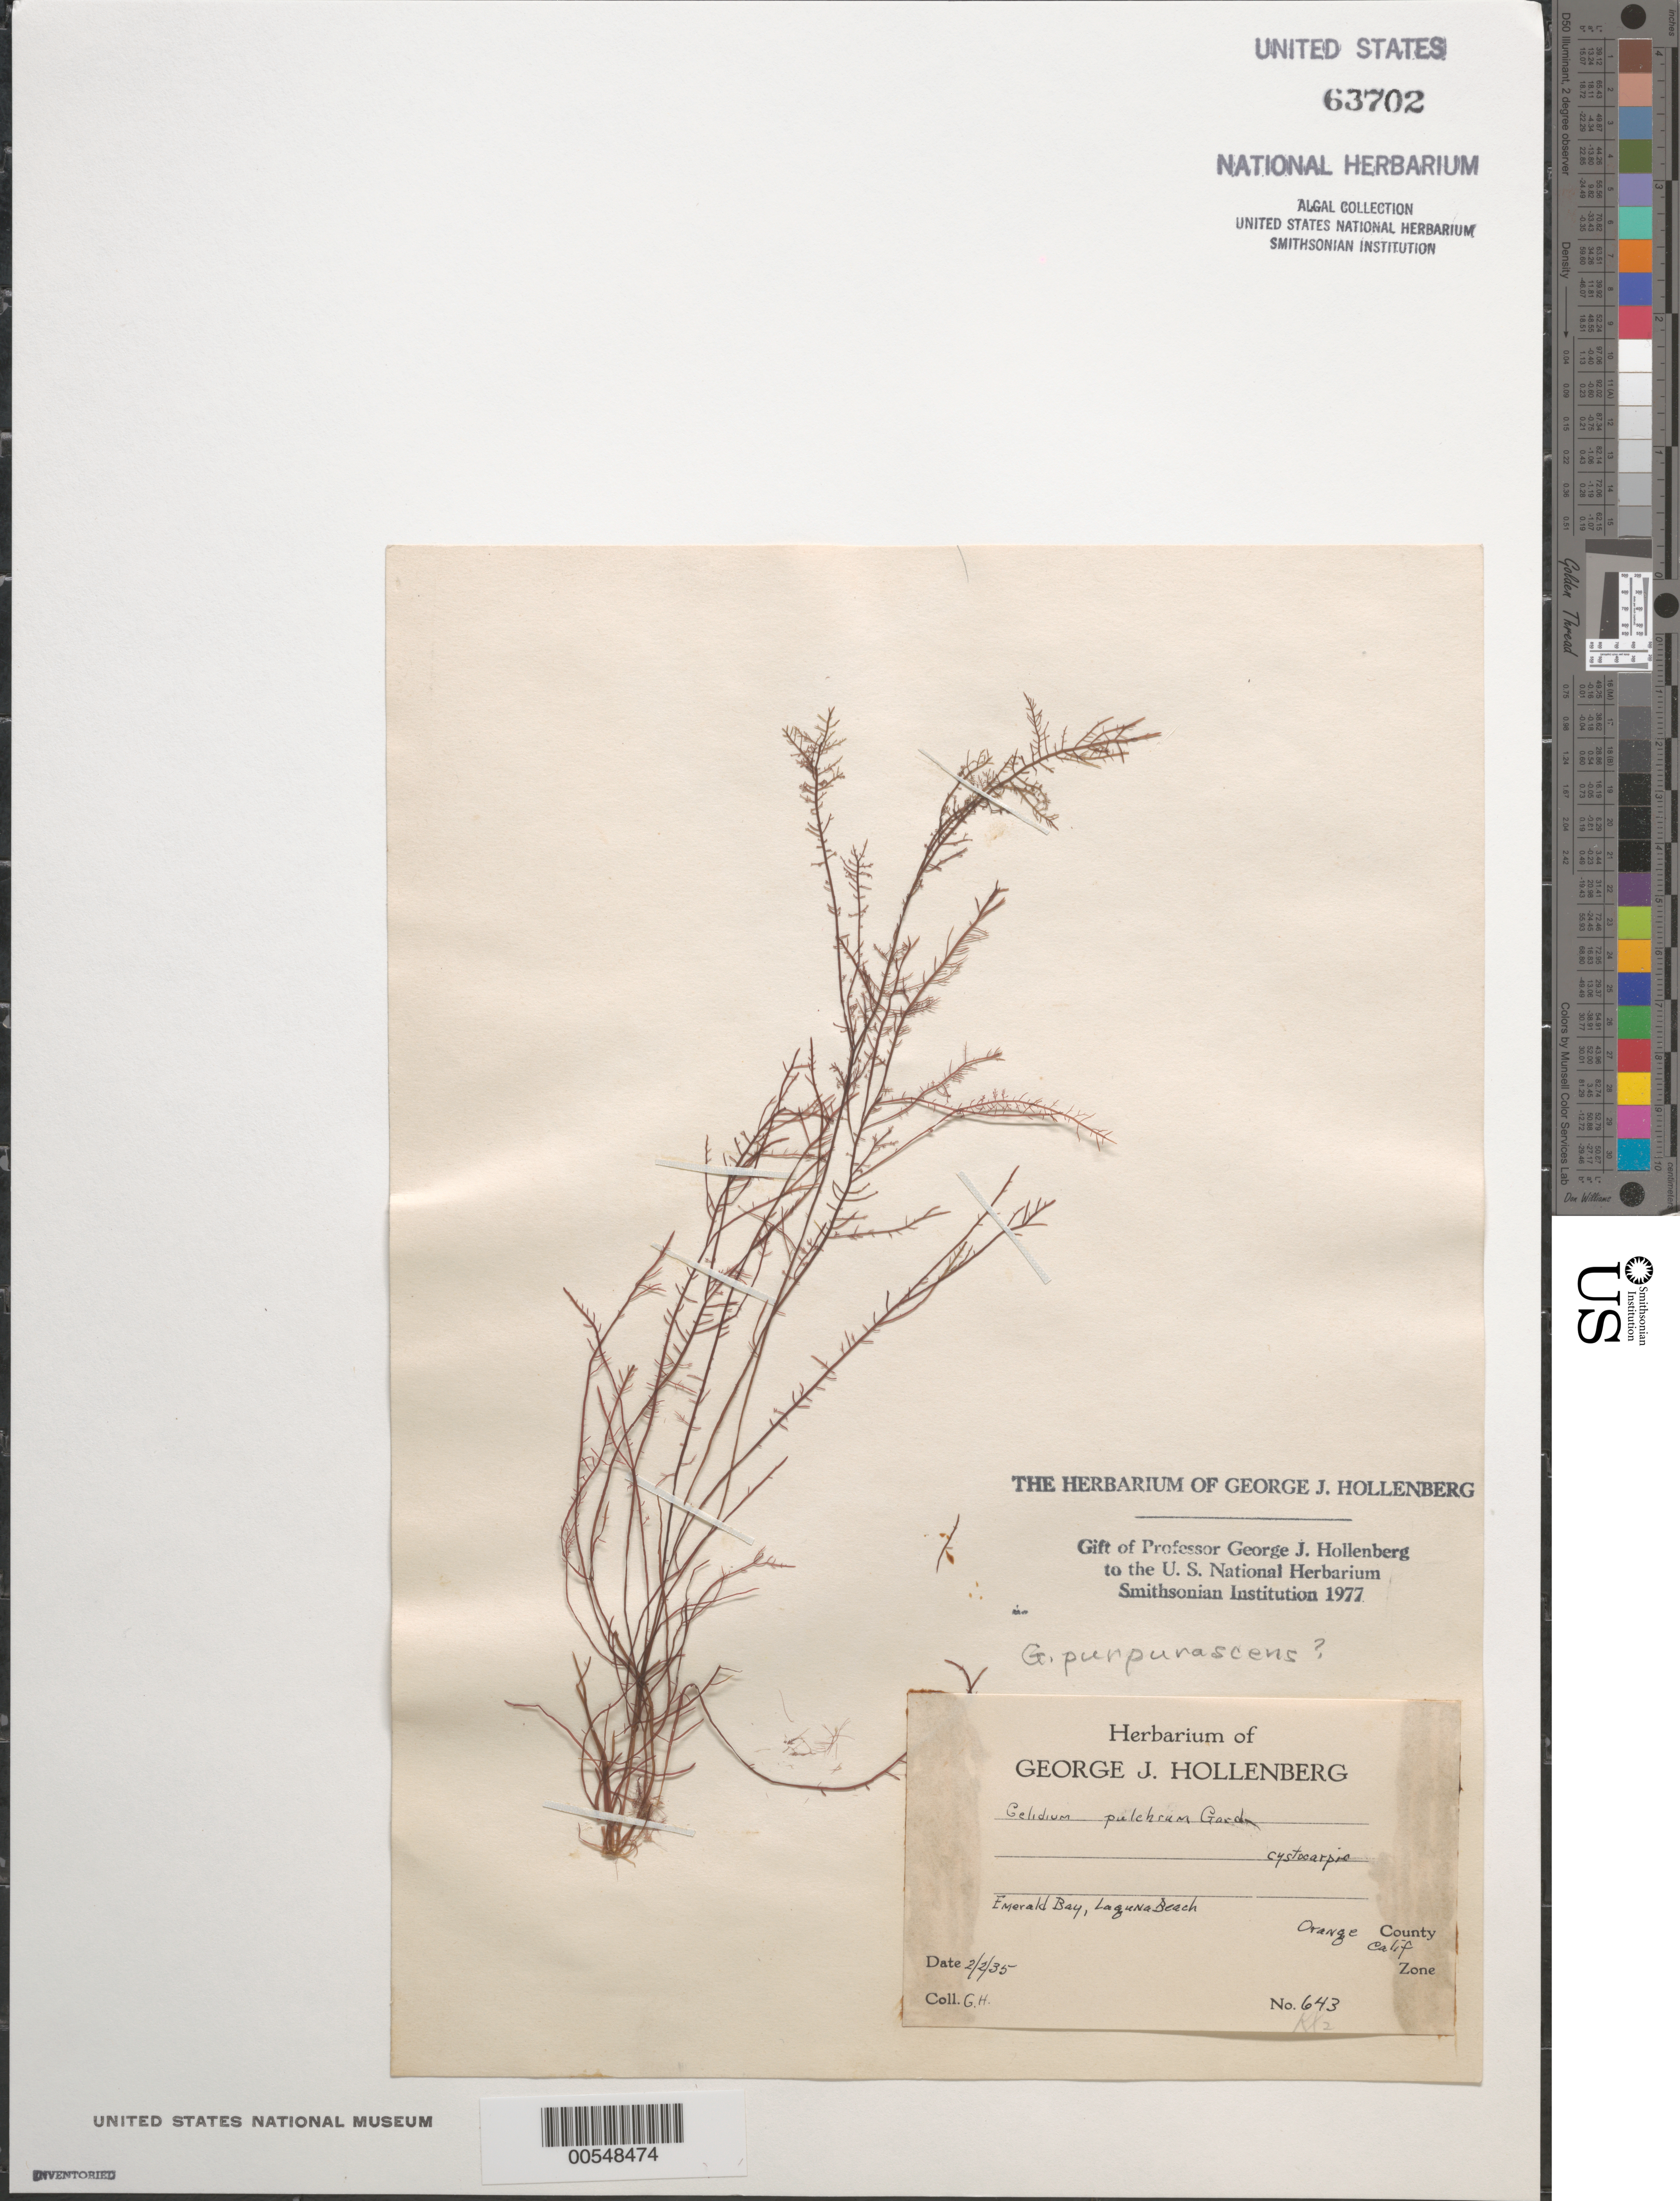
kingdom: Plantae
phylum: Rhodophyta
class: Florideophyceae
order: Gelidiales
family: Gelidiaceae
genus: Gelidium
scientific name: Gelidium purpurascens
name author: N.L. Gardner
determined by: Hollenberg, George J.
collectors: G. Hollenberg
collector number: GJH 643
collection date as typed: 02 Feb 1935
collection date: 1935-02-02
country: United States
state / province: California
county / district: Orange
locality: Emerald Bay, Laguna Beach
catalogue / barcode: US 63702